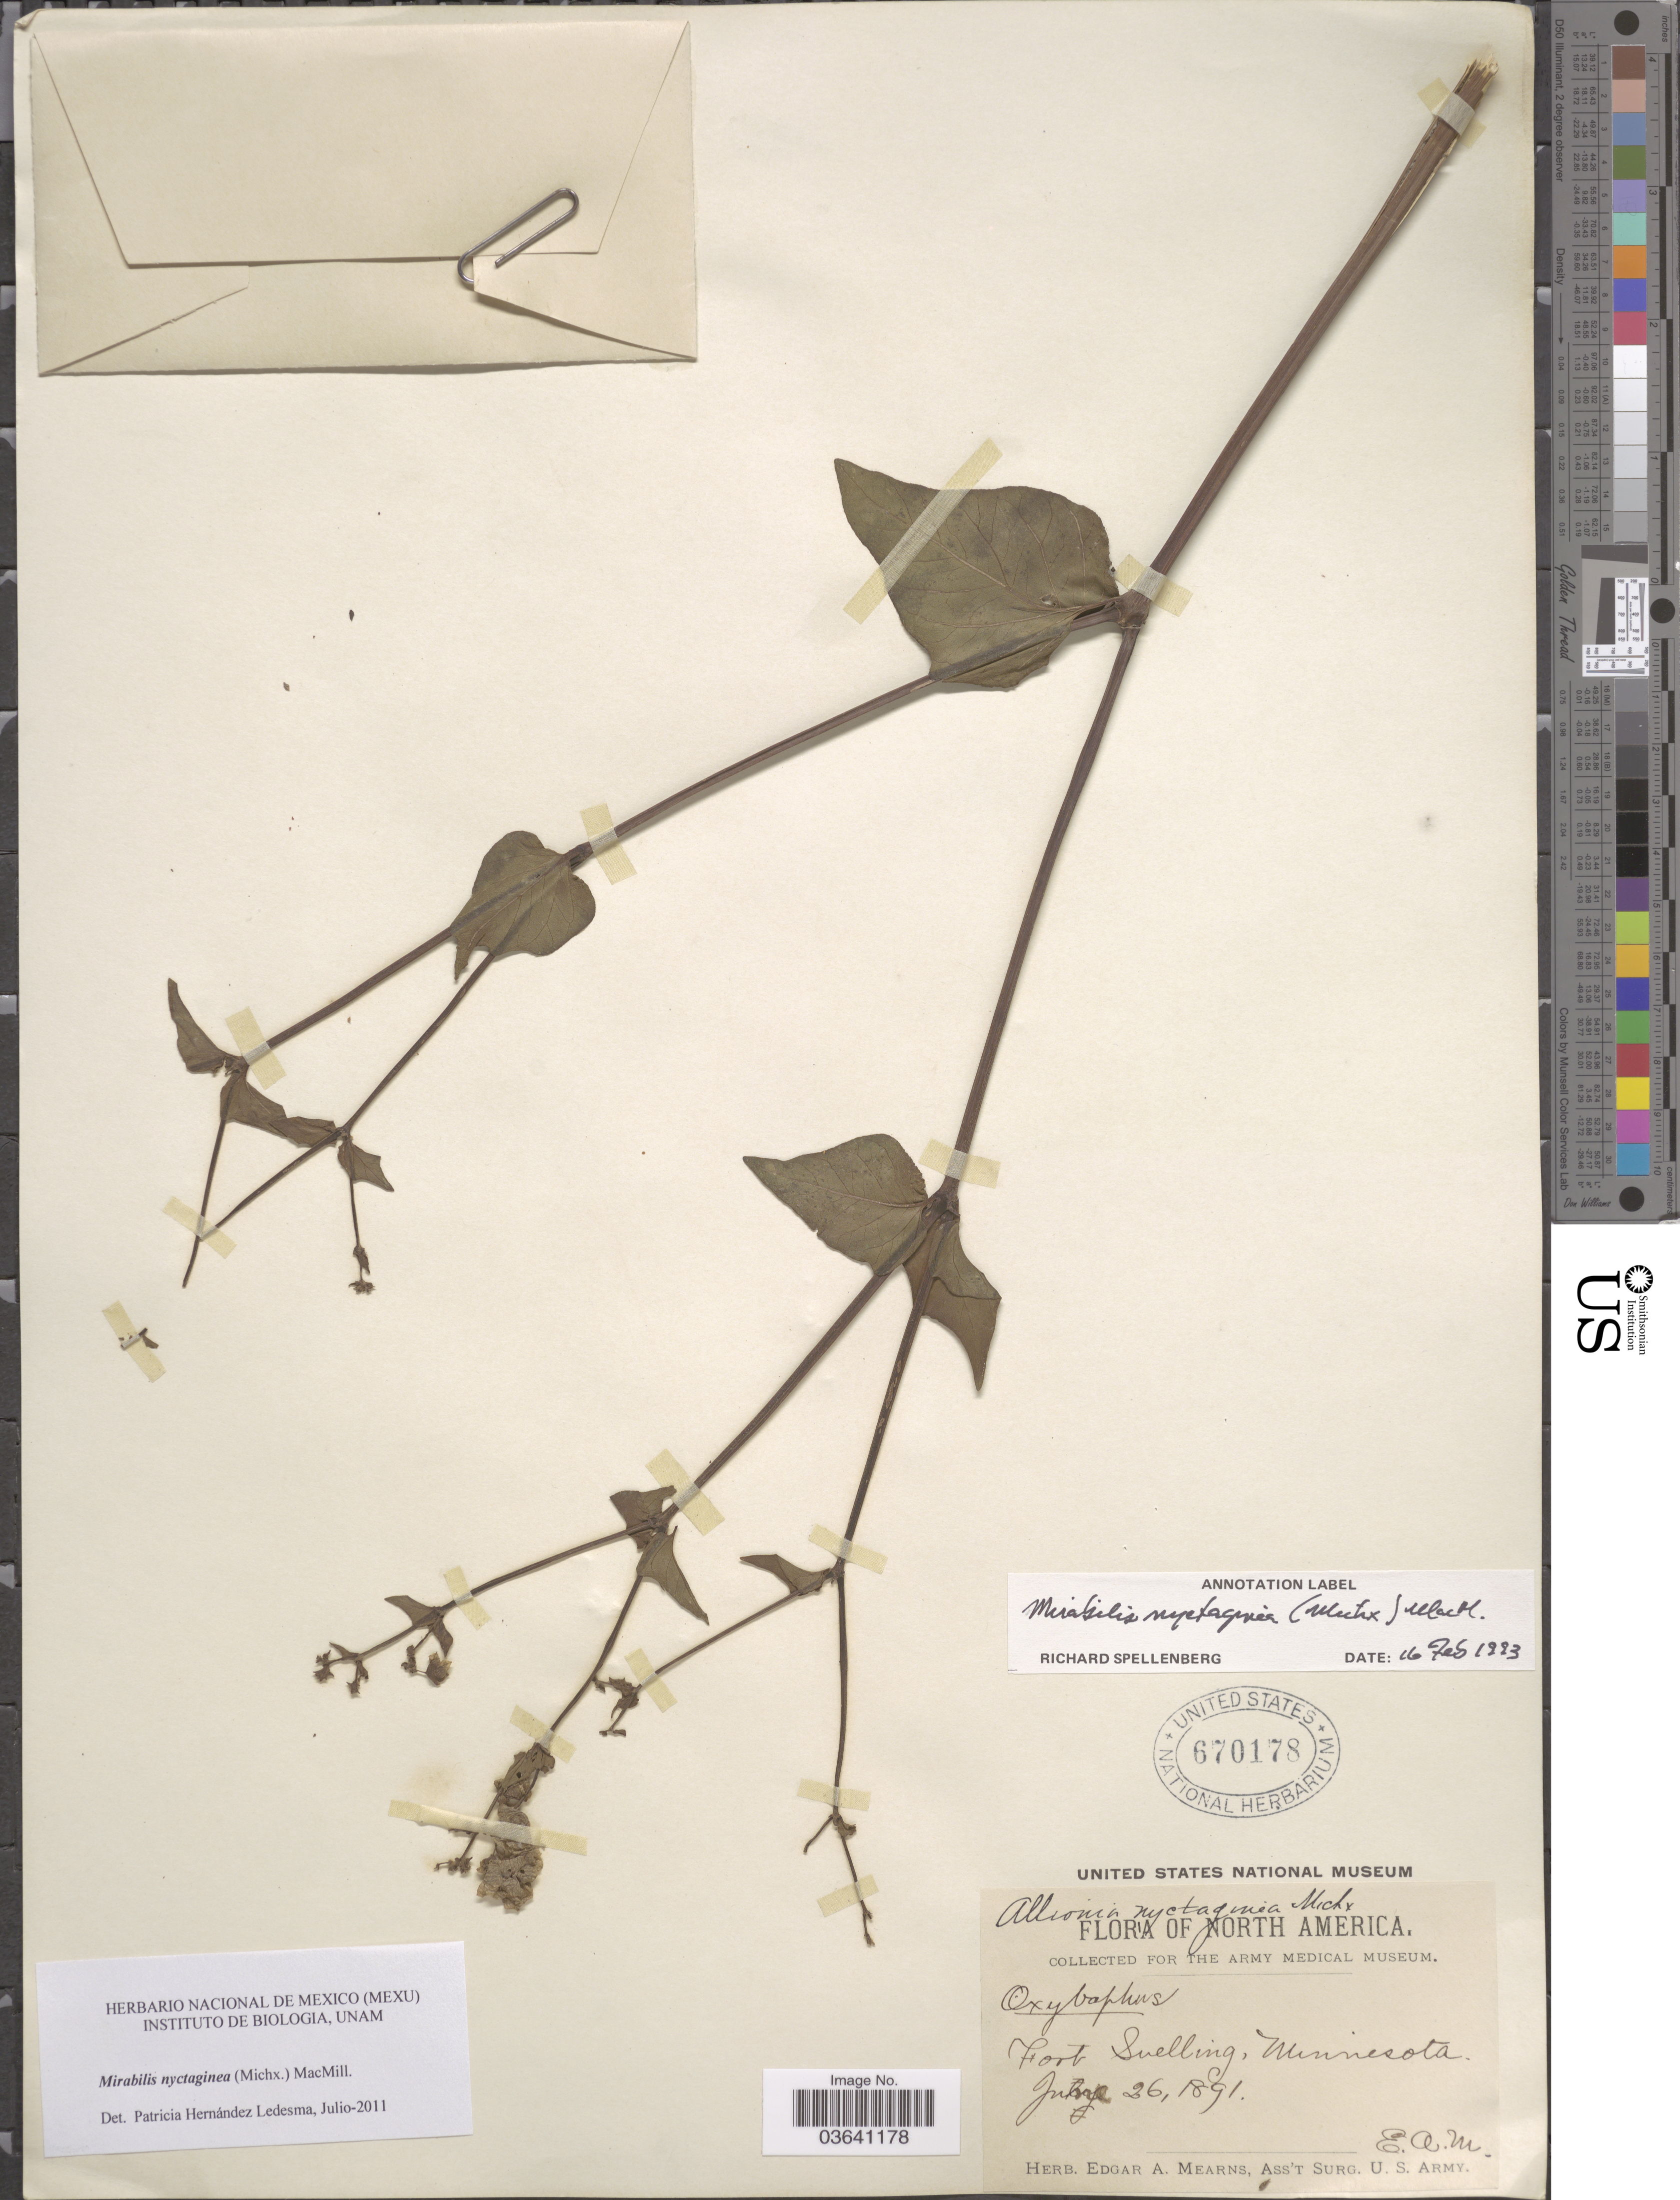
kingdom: Plantae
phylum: Tracheophyta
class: Magnoliopsida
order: Caryophyllales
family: Nyctaginaceae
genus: Mirabilis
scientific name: Mirabilis nyctaginea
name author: (Michx.) MacMill.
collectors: E. A. Mearns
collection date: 1891-07-26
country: United States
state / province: Minnesota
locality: Fort Snelling.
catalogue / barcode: US 670178